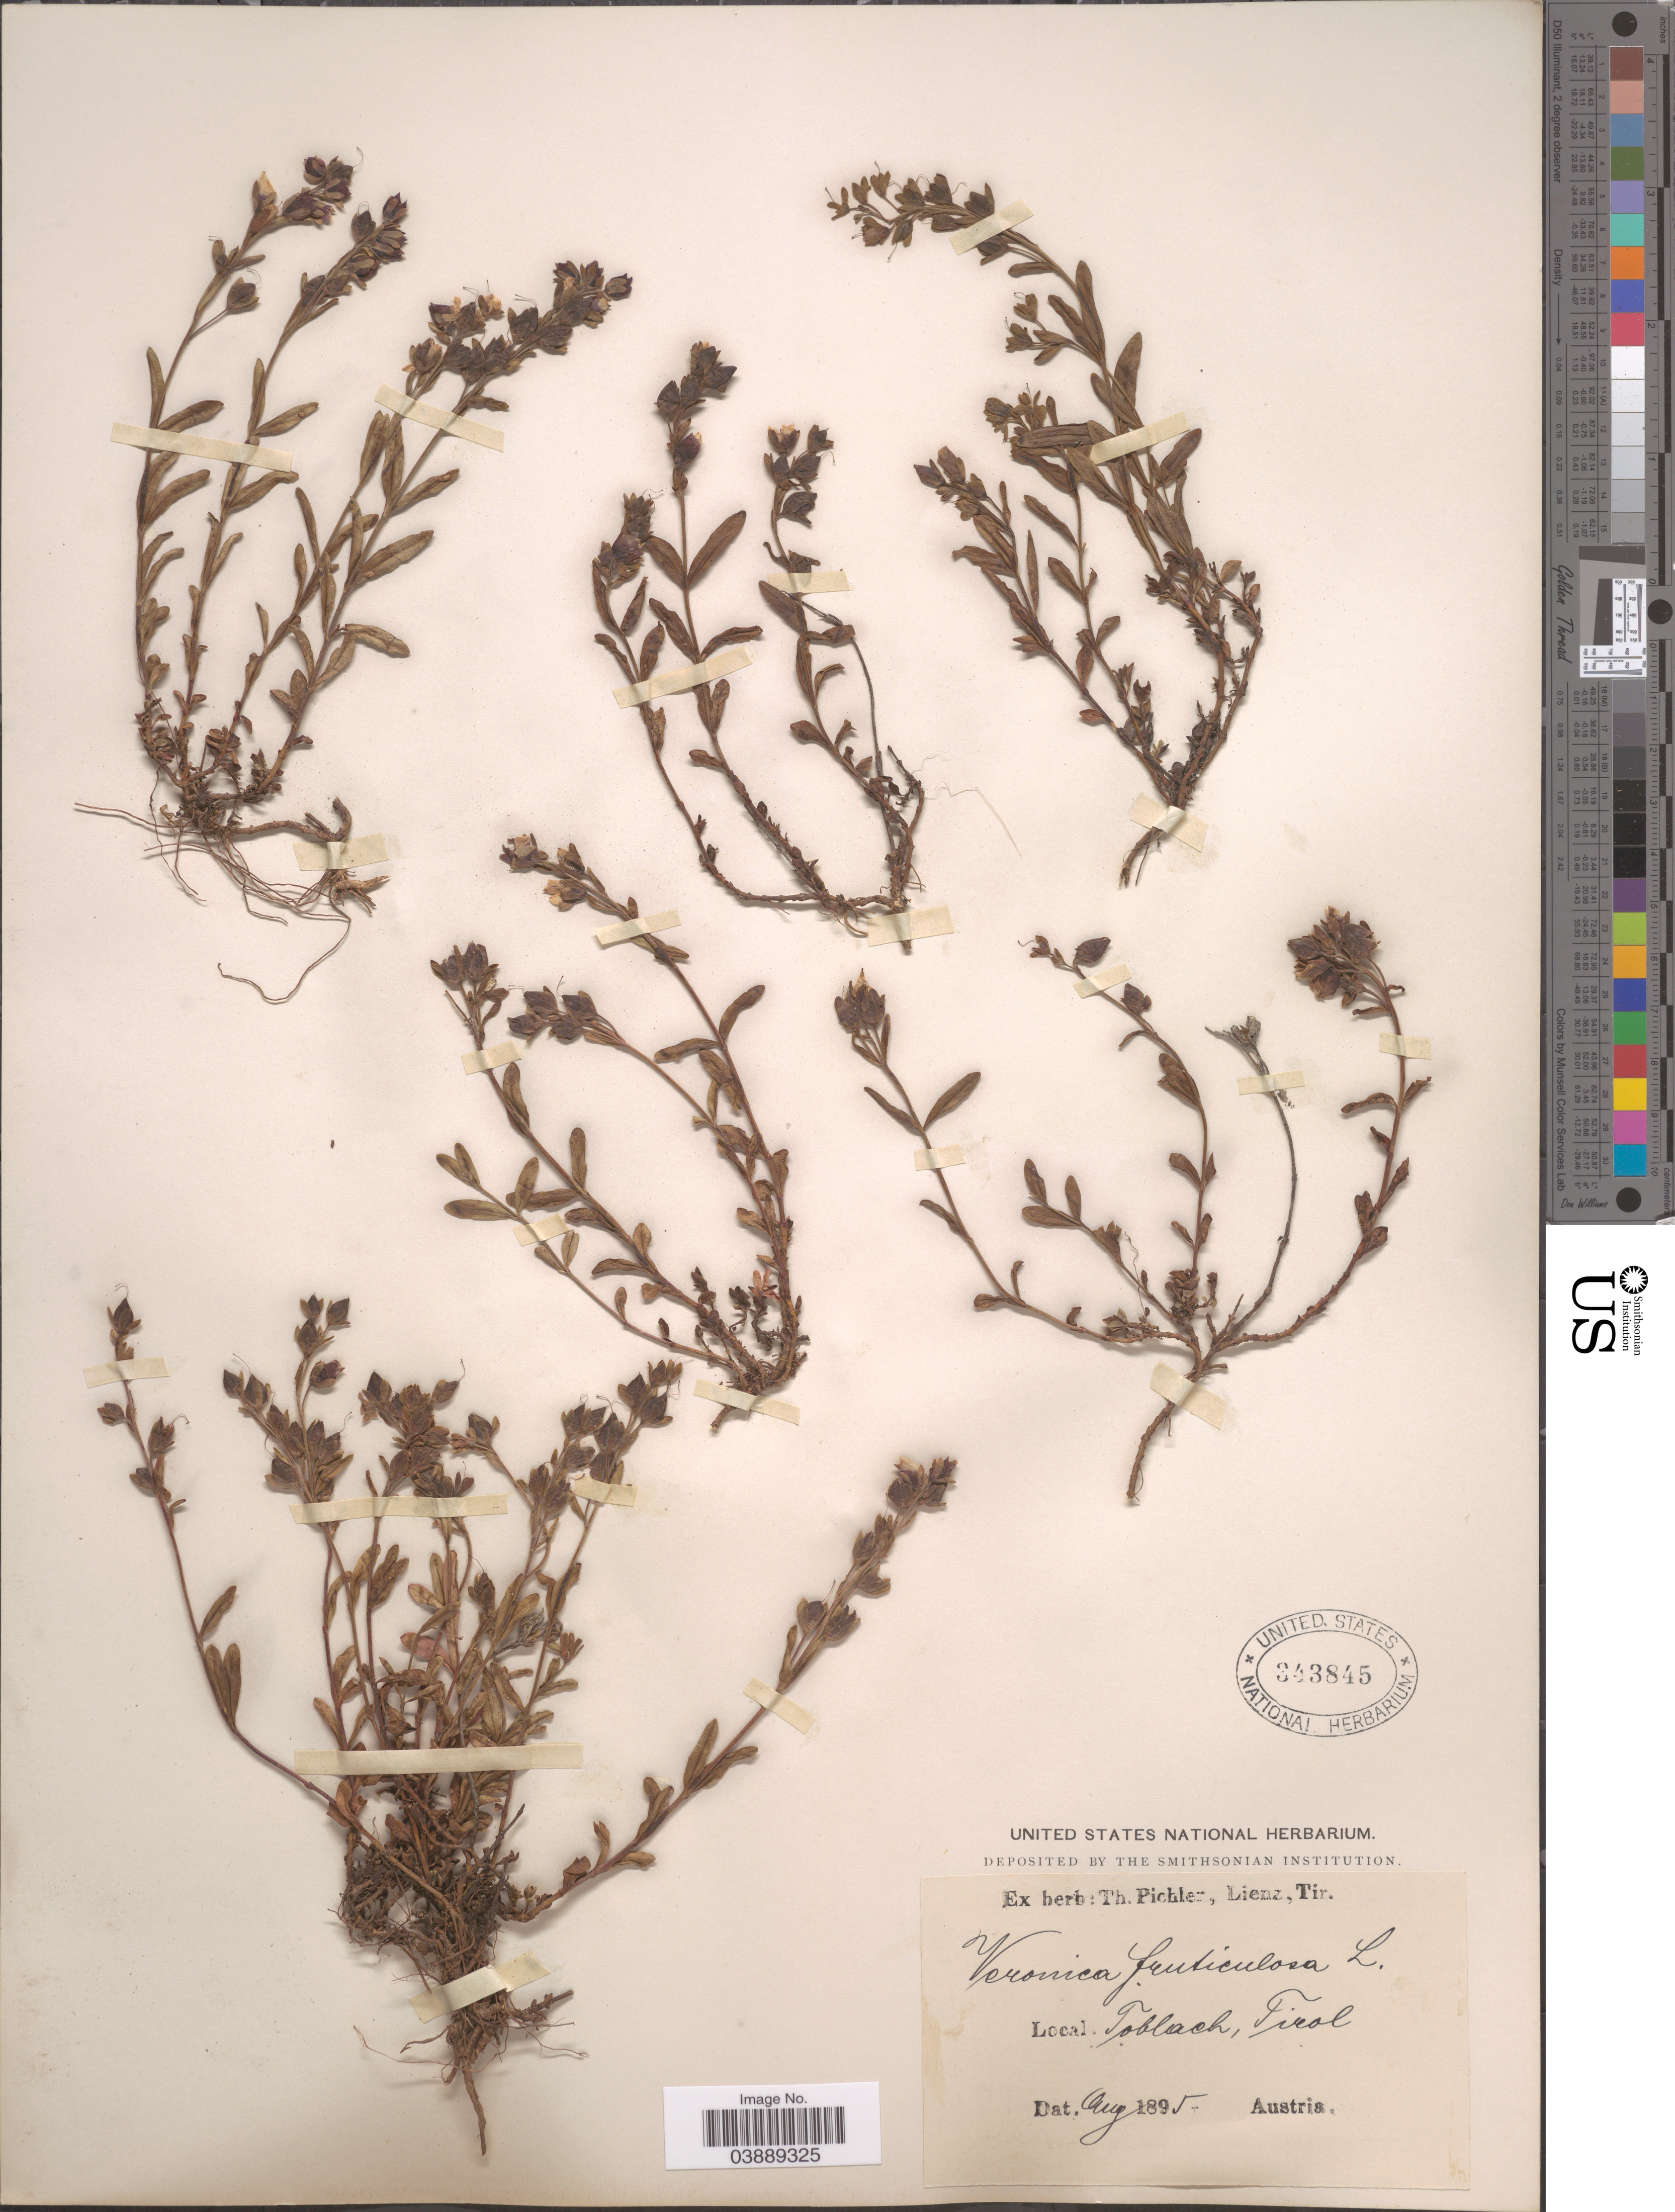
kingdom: Plantae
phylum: Tracheophyta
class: Magnoliopsida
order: Lamiales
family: Plantaginaceae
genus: Veronica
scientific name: Veronica fruticulosa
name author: L.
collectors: ex herb. T. Pichler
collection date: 1895-08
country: Austria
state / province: Tirol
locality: Toblach.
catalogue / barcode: US 343845